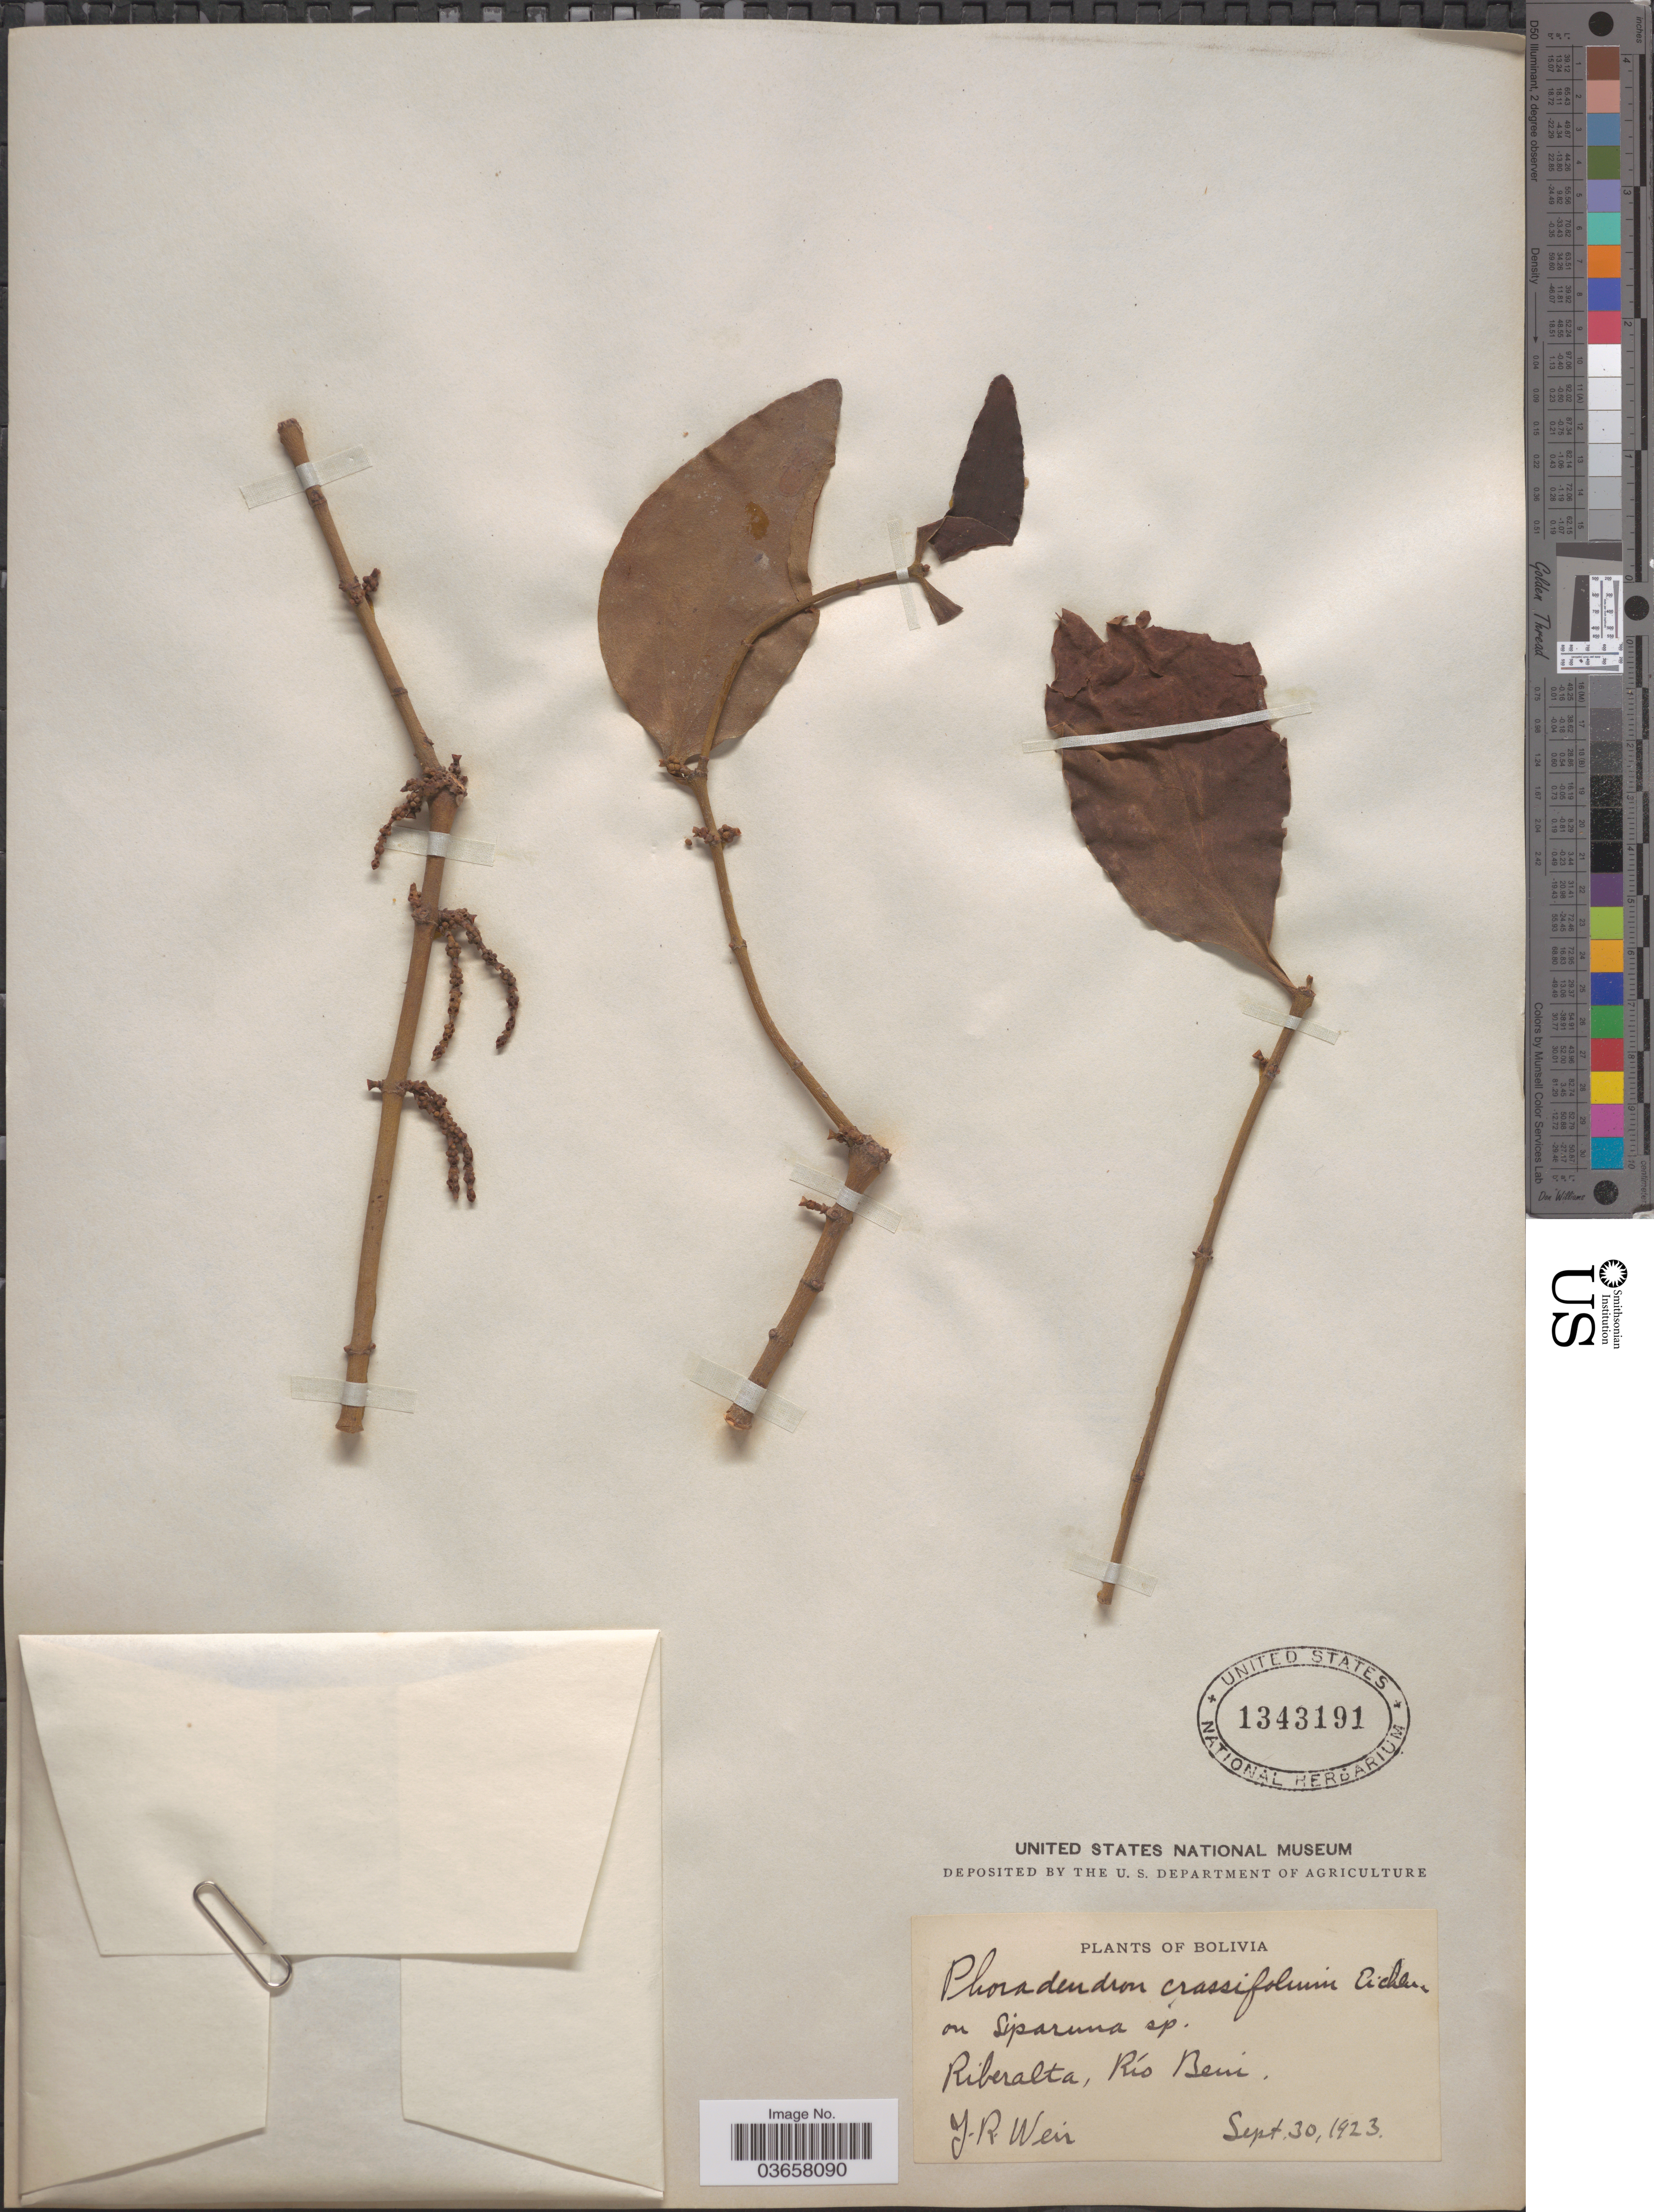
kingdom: Plantae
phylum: Tracheophyta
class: Magnoliopsida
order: Santalales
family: Viscaceae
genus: Phoradendron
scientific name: Phoradendron crassifolium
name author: (Pohl ex DC.) Eichler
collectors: J. Weir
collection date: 1923-09-30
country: Bolivia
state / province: Beni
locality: Riberalta, Río Beni.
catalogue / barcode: US 1343191